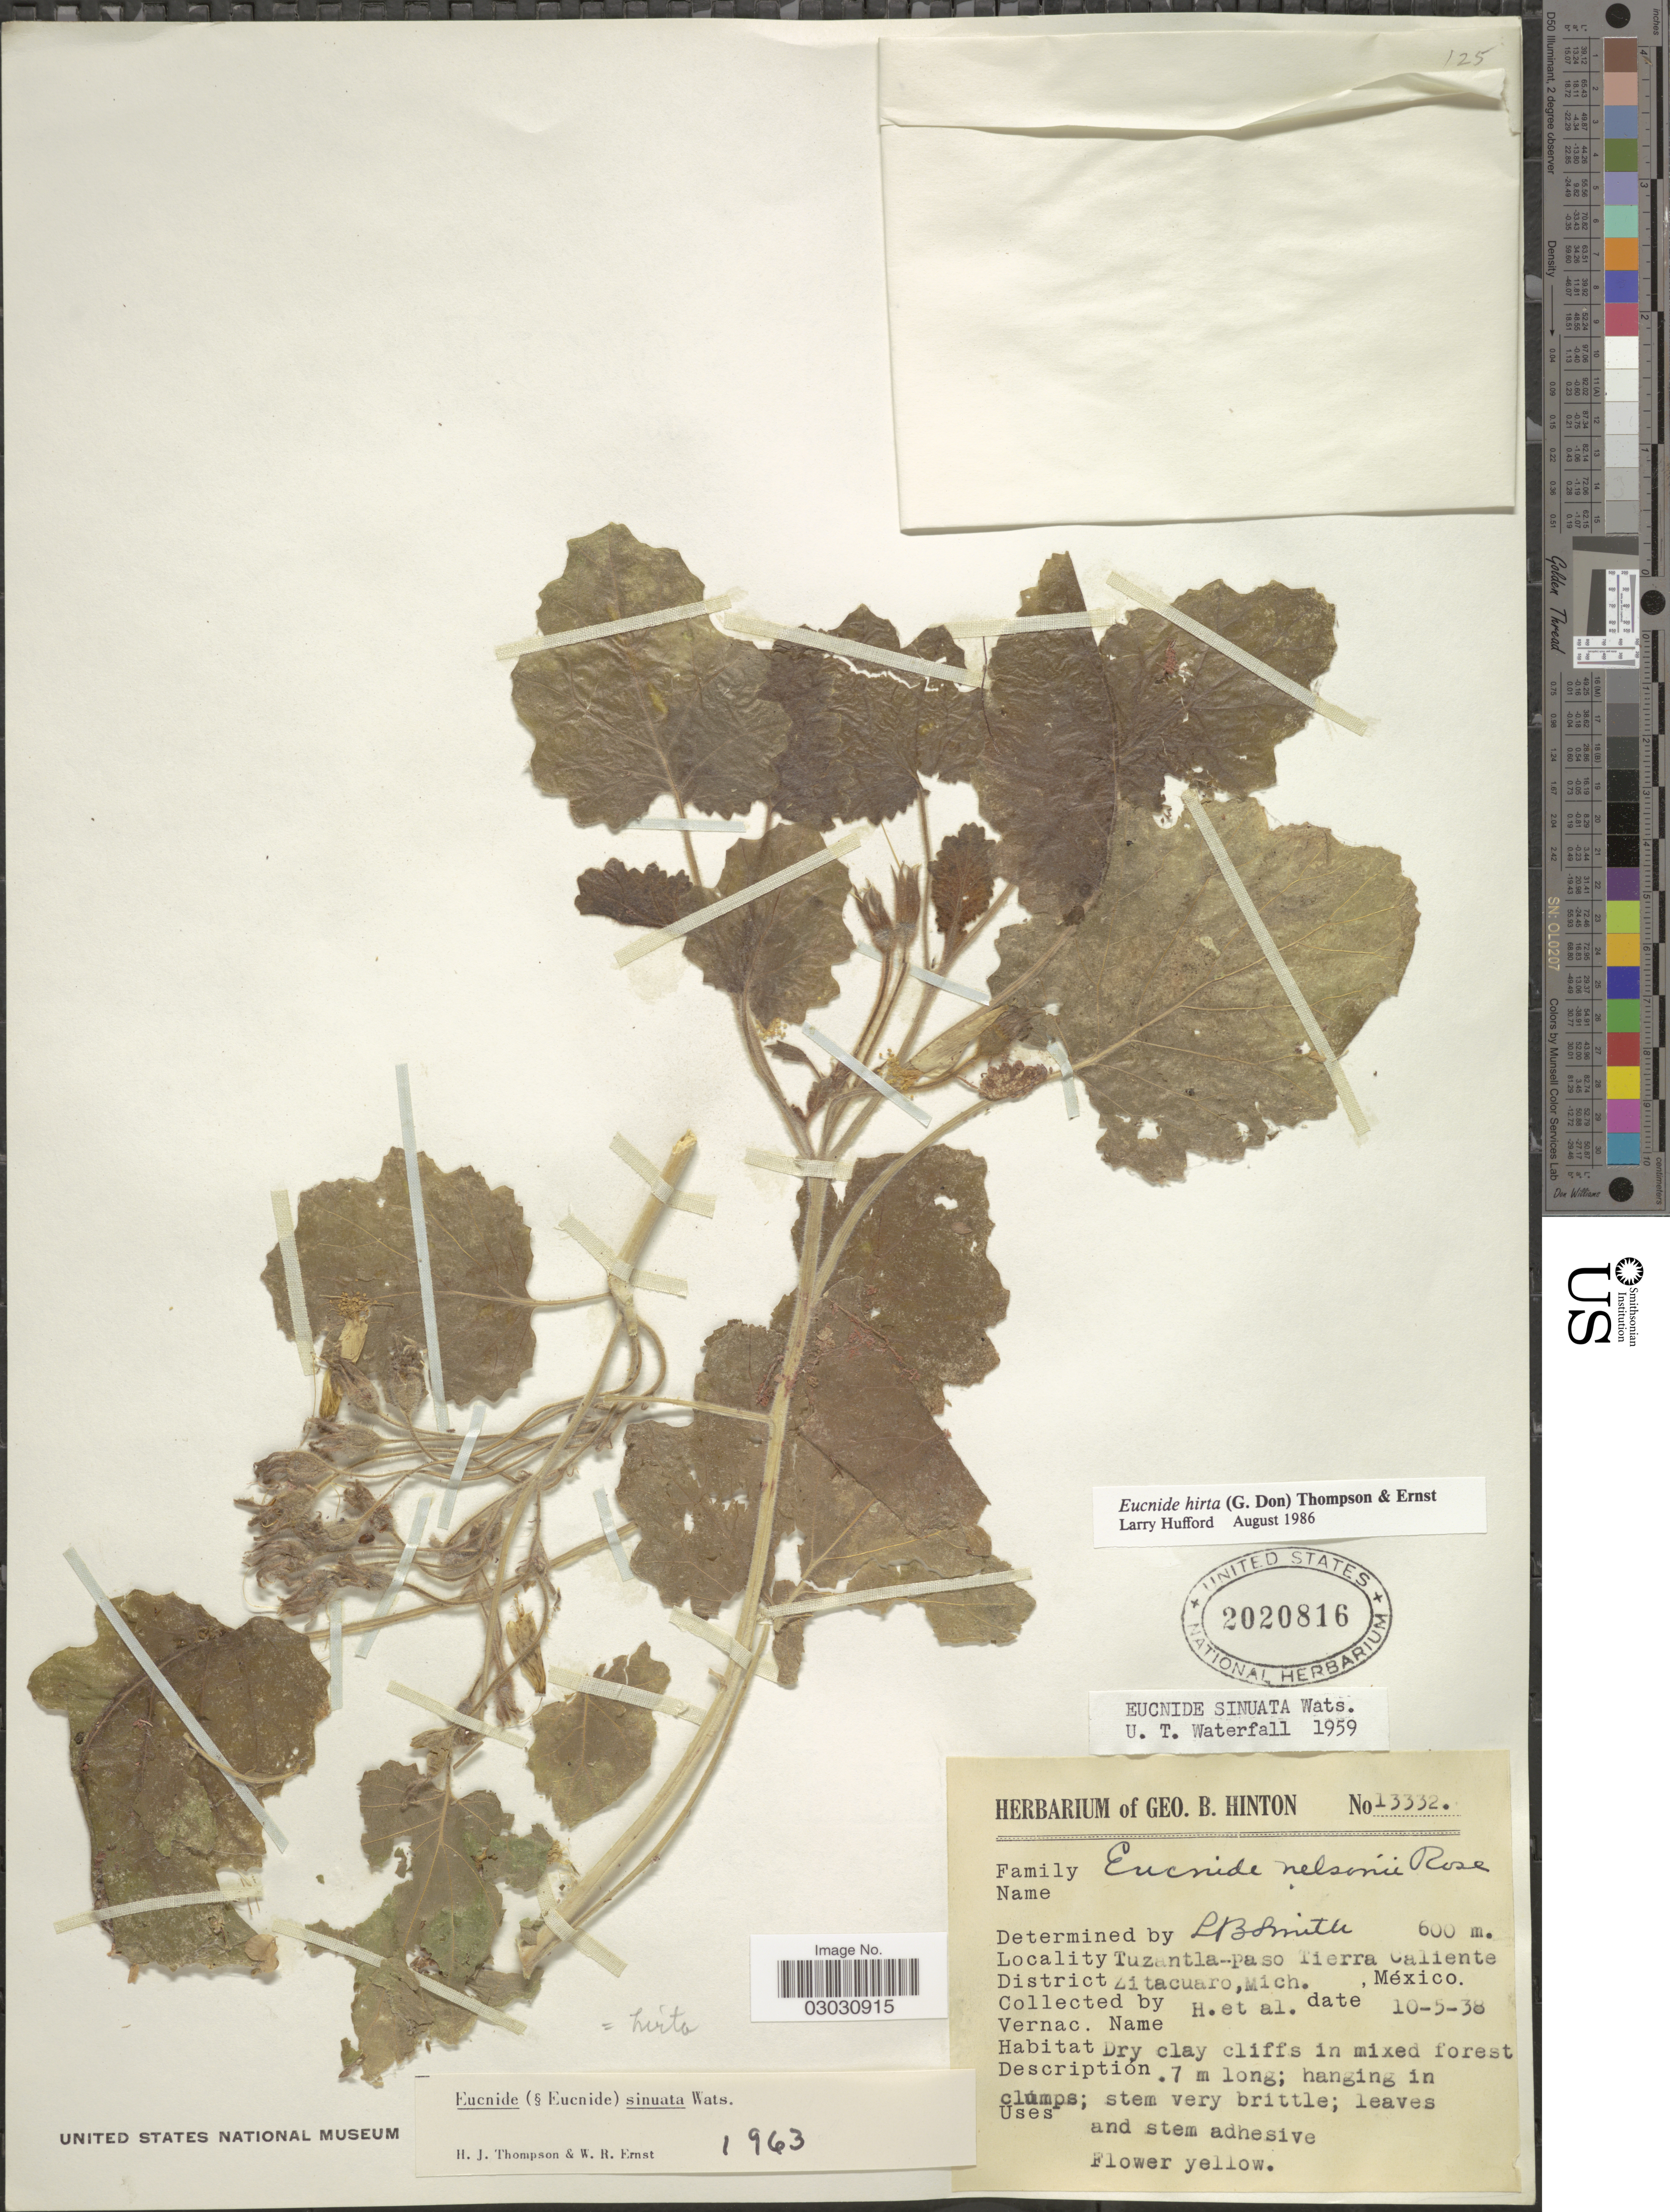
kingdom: Plantae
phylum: Tracheophyta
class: Magnoliopsida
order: Cornales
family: Loasaceae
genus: Eucnide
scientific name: Eucnide hirta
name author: (G. Don) H.J. Thomps. & W.R. Ernst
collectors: G. B. Hinton & et al.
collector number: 13332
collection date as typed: Transcribed d/m/y: 10/5/38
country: Mexico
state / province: Michoacán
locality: Tuzantla - Paso Tierra Caliente. District Zitacuaro.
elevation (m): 600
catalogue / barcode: US 2020816